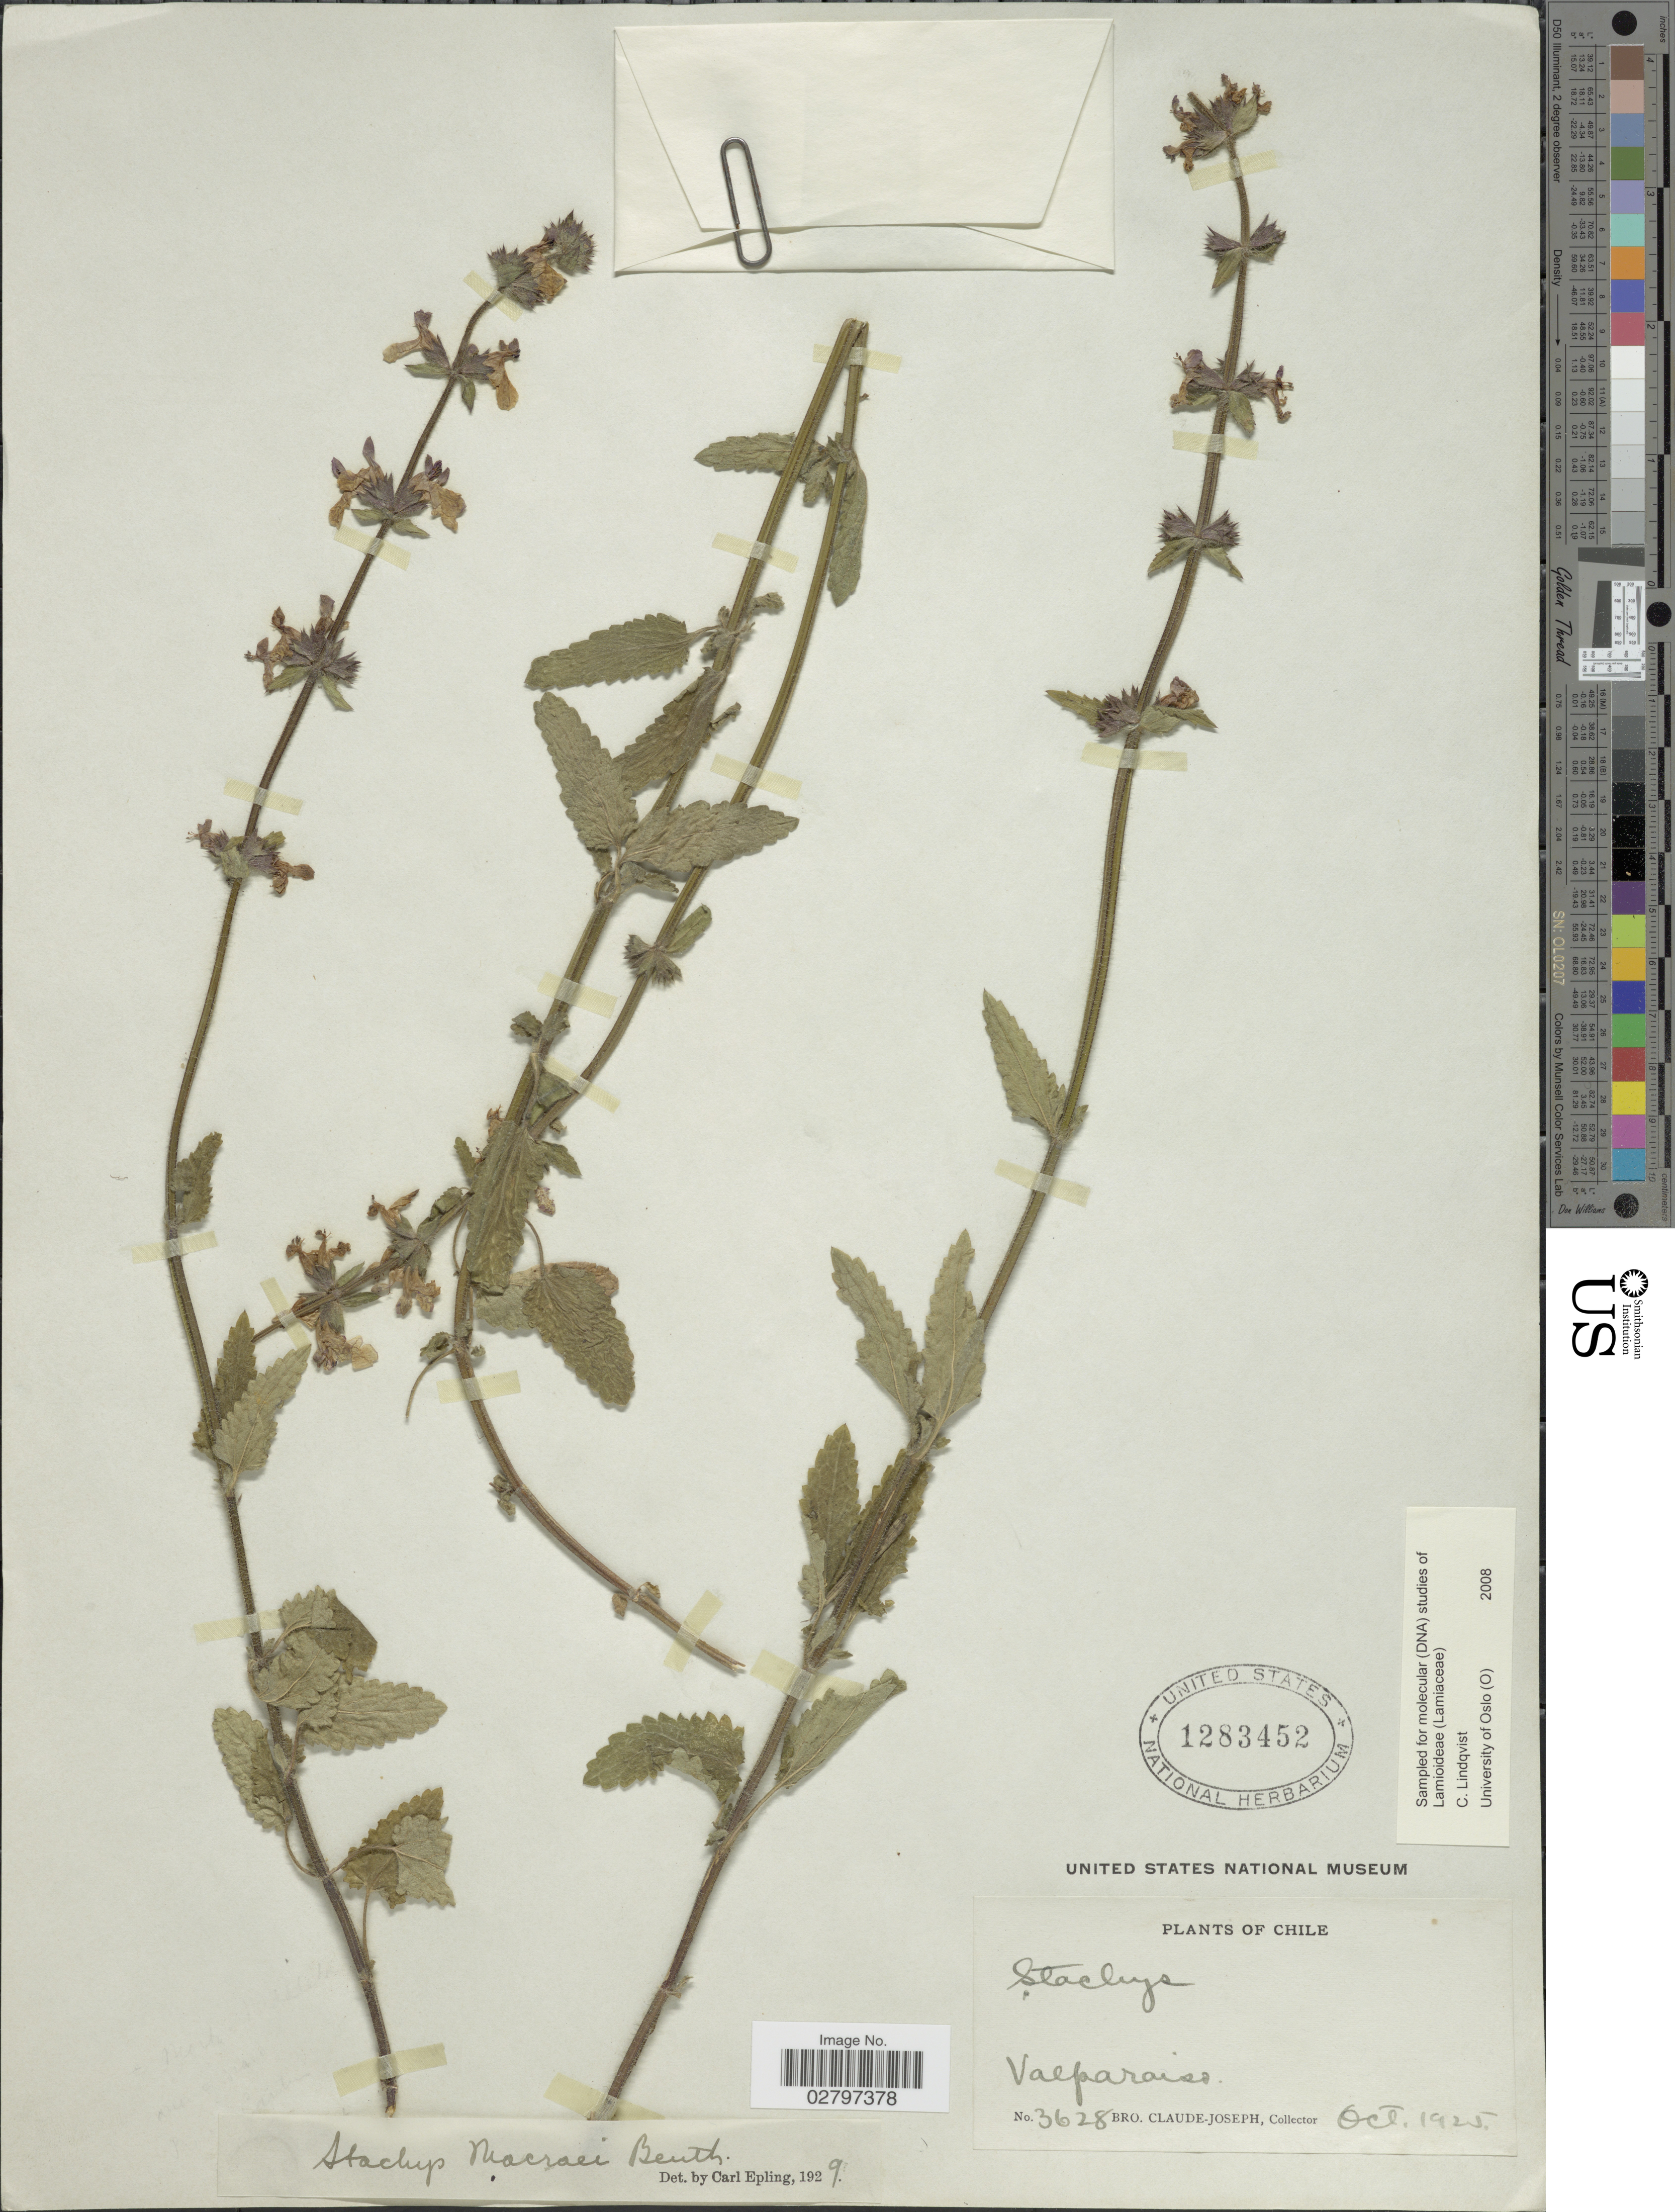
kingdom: Plantae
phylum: Tracheophyta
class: Magnoliopsida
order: Lamiales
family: Lamiaceae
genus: Stachys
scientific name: Stachys macraei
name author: Benth.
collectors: Bro. Claude-Joseph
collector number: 3628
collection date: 1925-10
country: Chile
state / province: Valparaíso (V)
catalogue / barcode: US 1283452